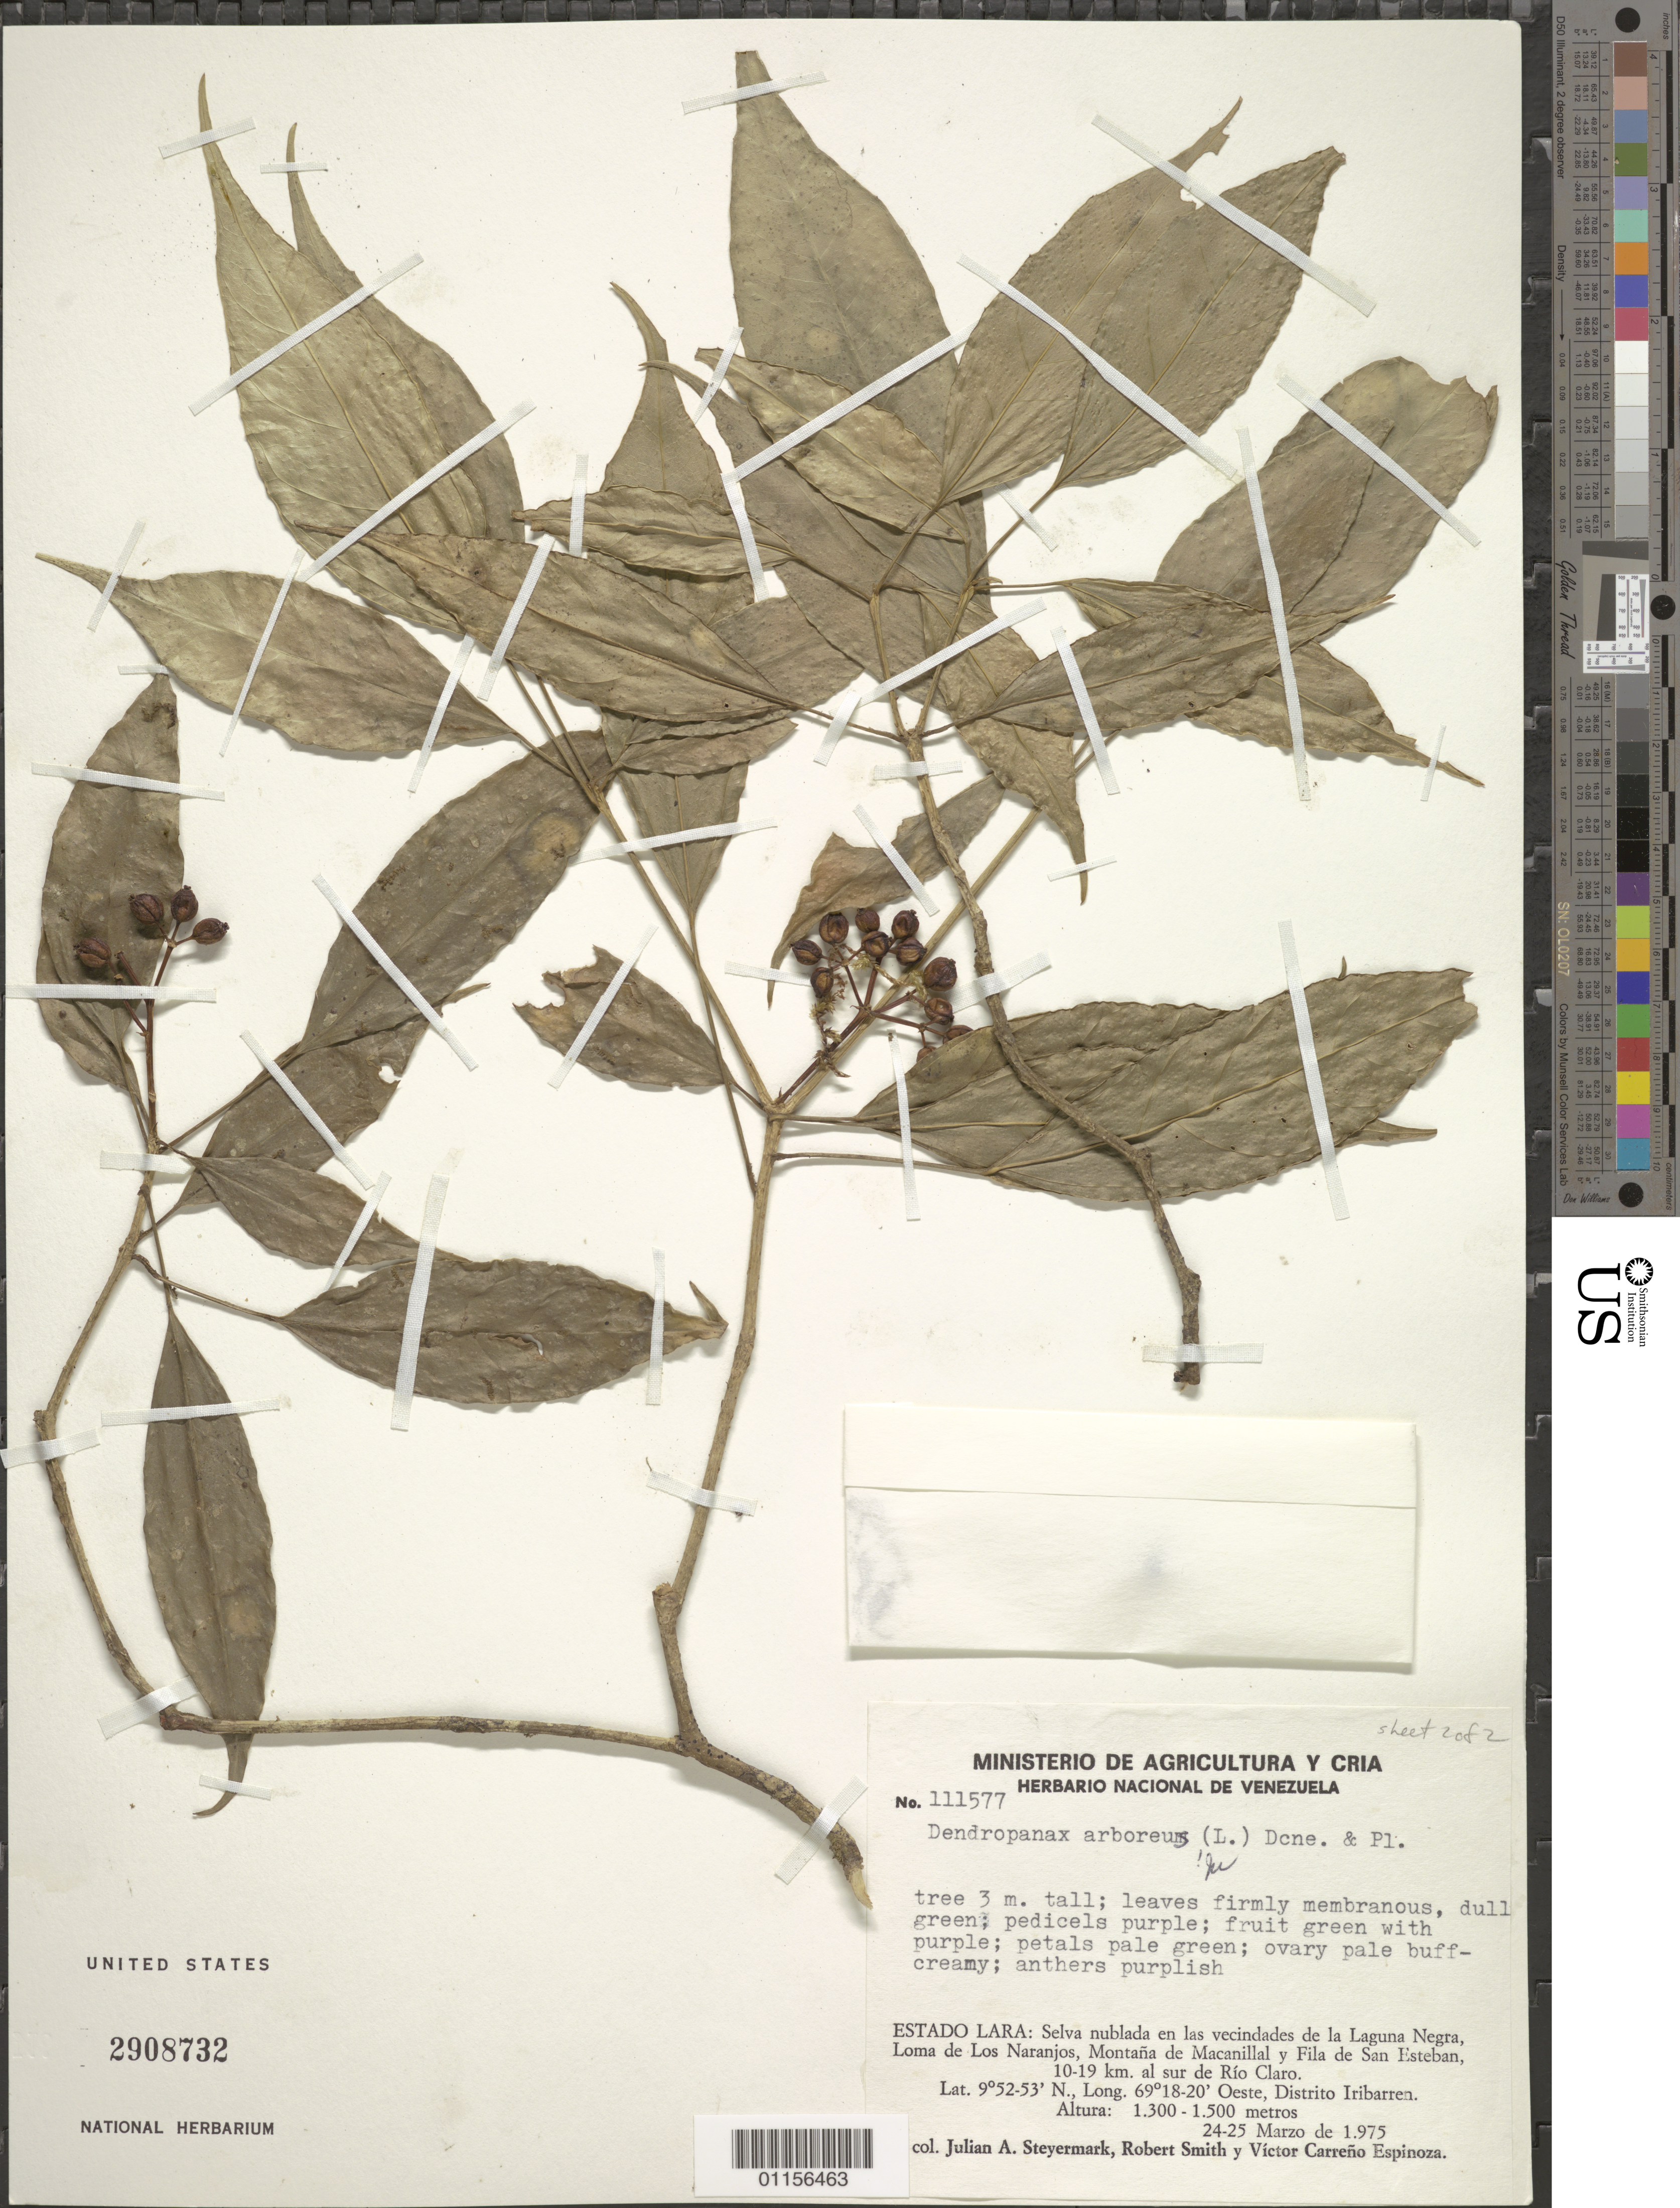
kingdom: Plantae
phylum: Tracheophyta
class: Magnoliopsida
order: Apiales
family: Araliaceae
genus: Dendropanax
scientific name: Dendropanax arboreus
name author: (L.) Decne. & Planch.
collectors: J. Steyermark, R. Smith & V. Espinoza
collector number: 111577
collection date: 1975-03-24/1975-03-25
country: Venezuela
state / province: Lara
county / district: Iribarren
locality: Selva nublada en las vecindades de la Laguna Negra, Loma de Los Naranjos, Montana de Macanillal y Fila de San Esteban, 10 - 19 km al sur de Rio Claro.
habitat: Tree.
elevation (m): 1300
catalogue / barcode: US 2908732